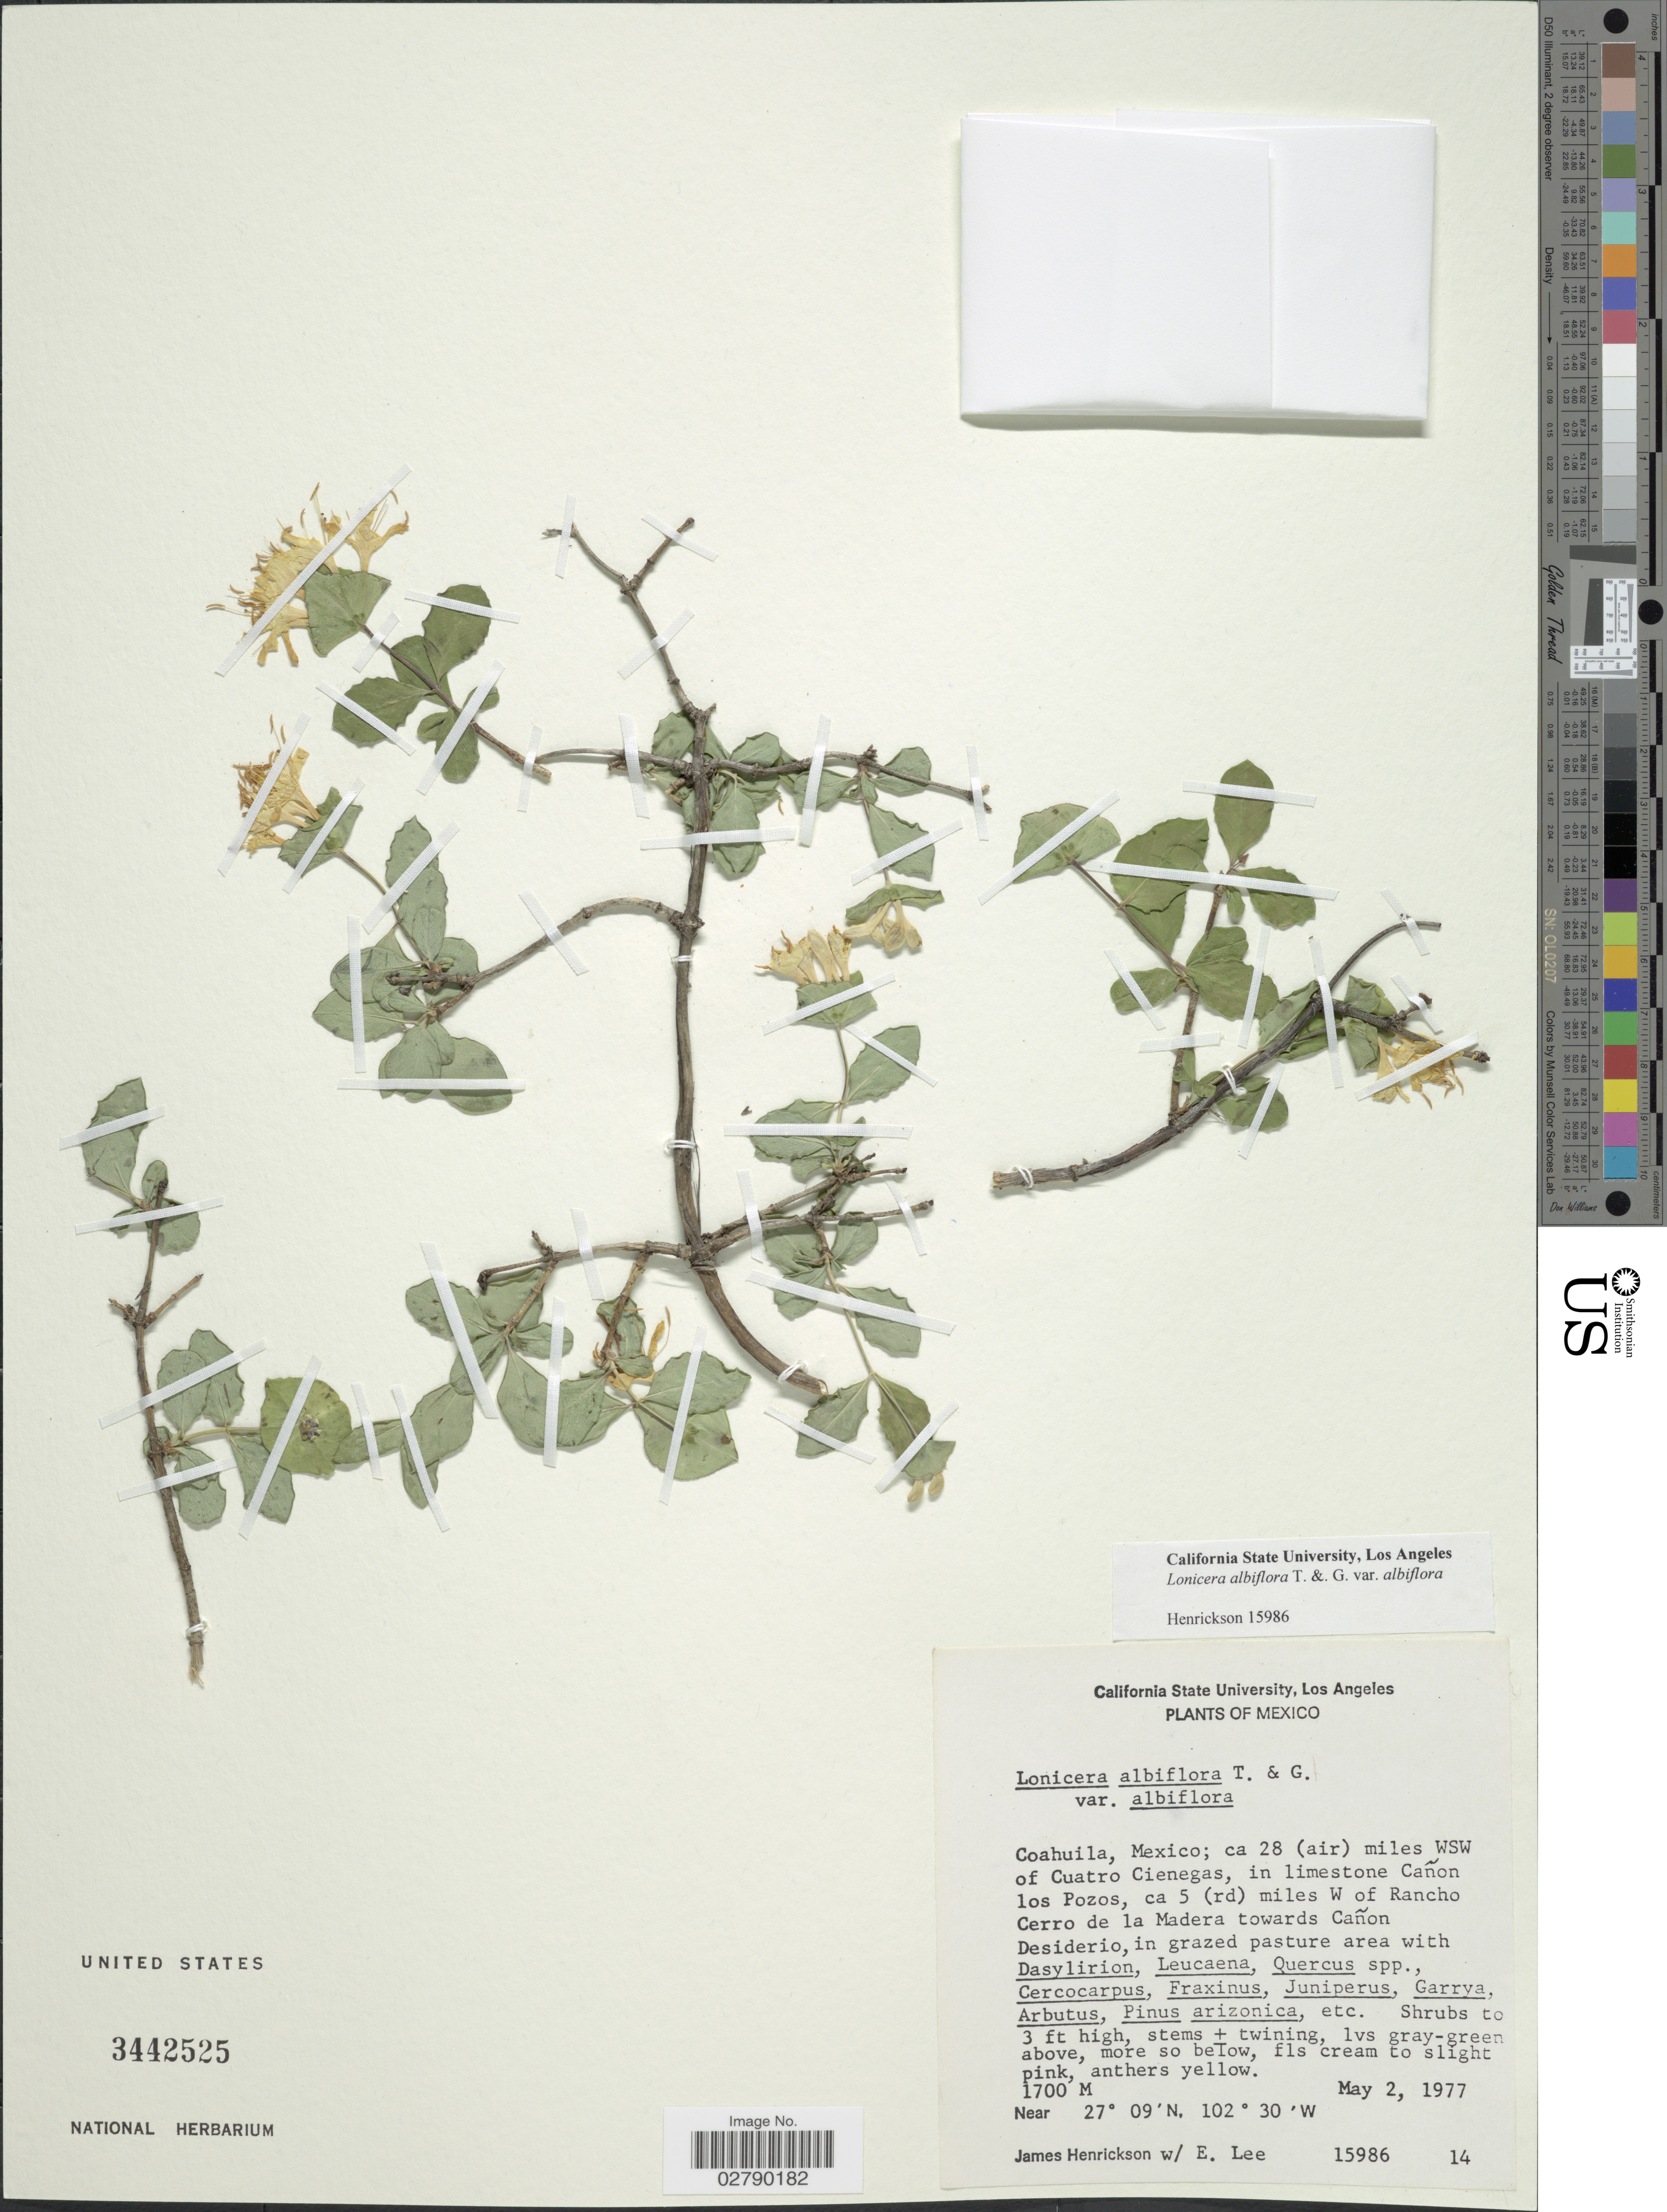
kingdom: Plantae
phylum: Tracheophyta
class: Magnoliopsida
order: Dipsacales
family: Caprifoliaceae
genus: Lonicera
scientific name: Lonicera albiflora var. dumosa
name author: (A. Gray) Rehder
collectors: J. Henrickson & E. Lee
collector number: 15986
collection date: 1977-05-02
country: Mexico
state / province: Coahuila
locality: Ca 28 (air) miles WSW of Cuatro Cienegas, in limestone Cañon los Pozos, ca 5 (rd) miles W of Rancho Cerro de la Madera towards Cañon Desiderio.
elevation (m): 1700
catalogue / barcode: US 3442525